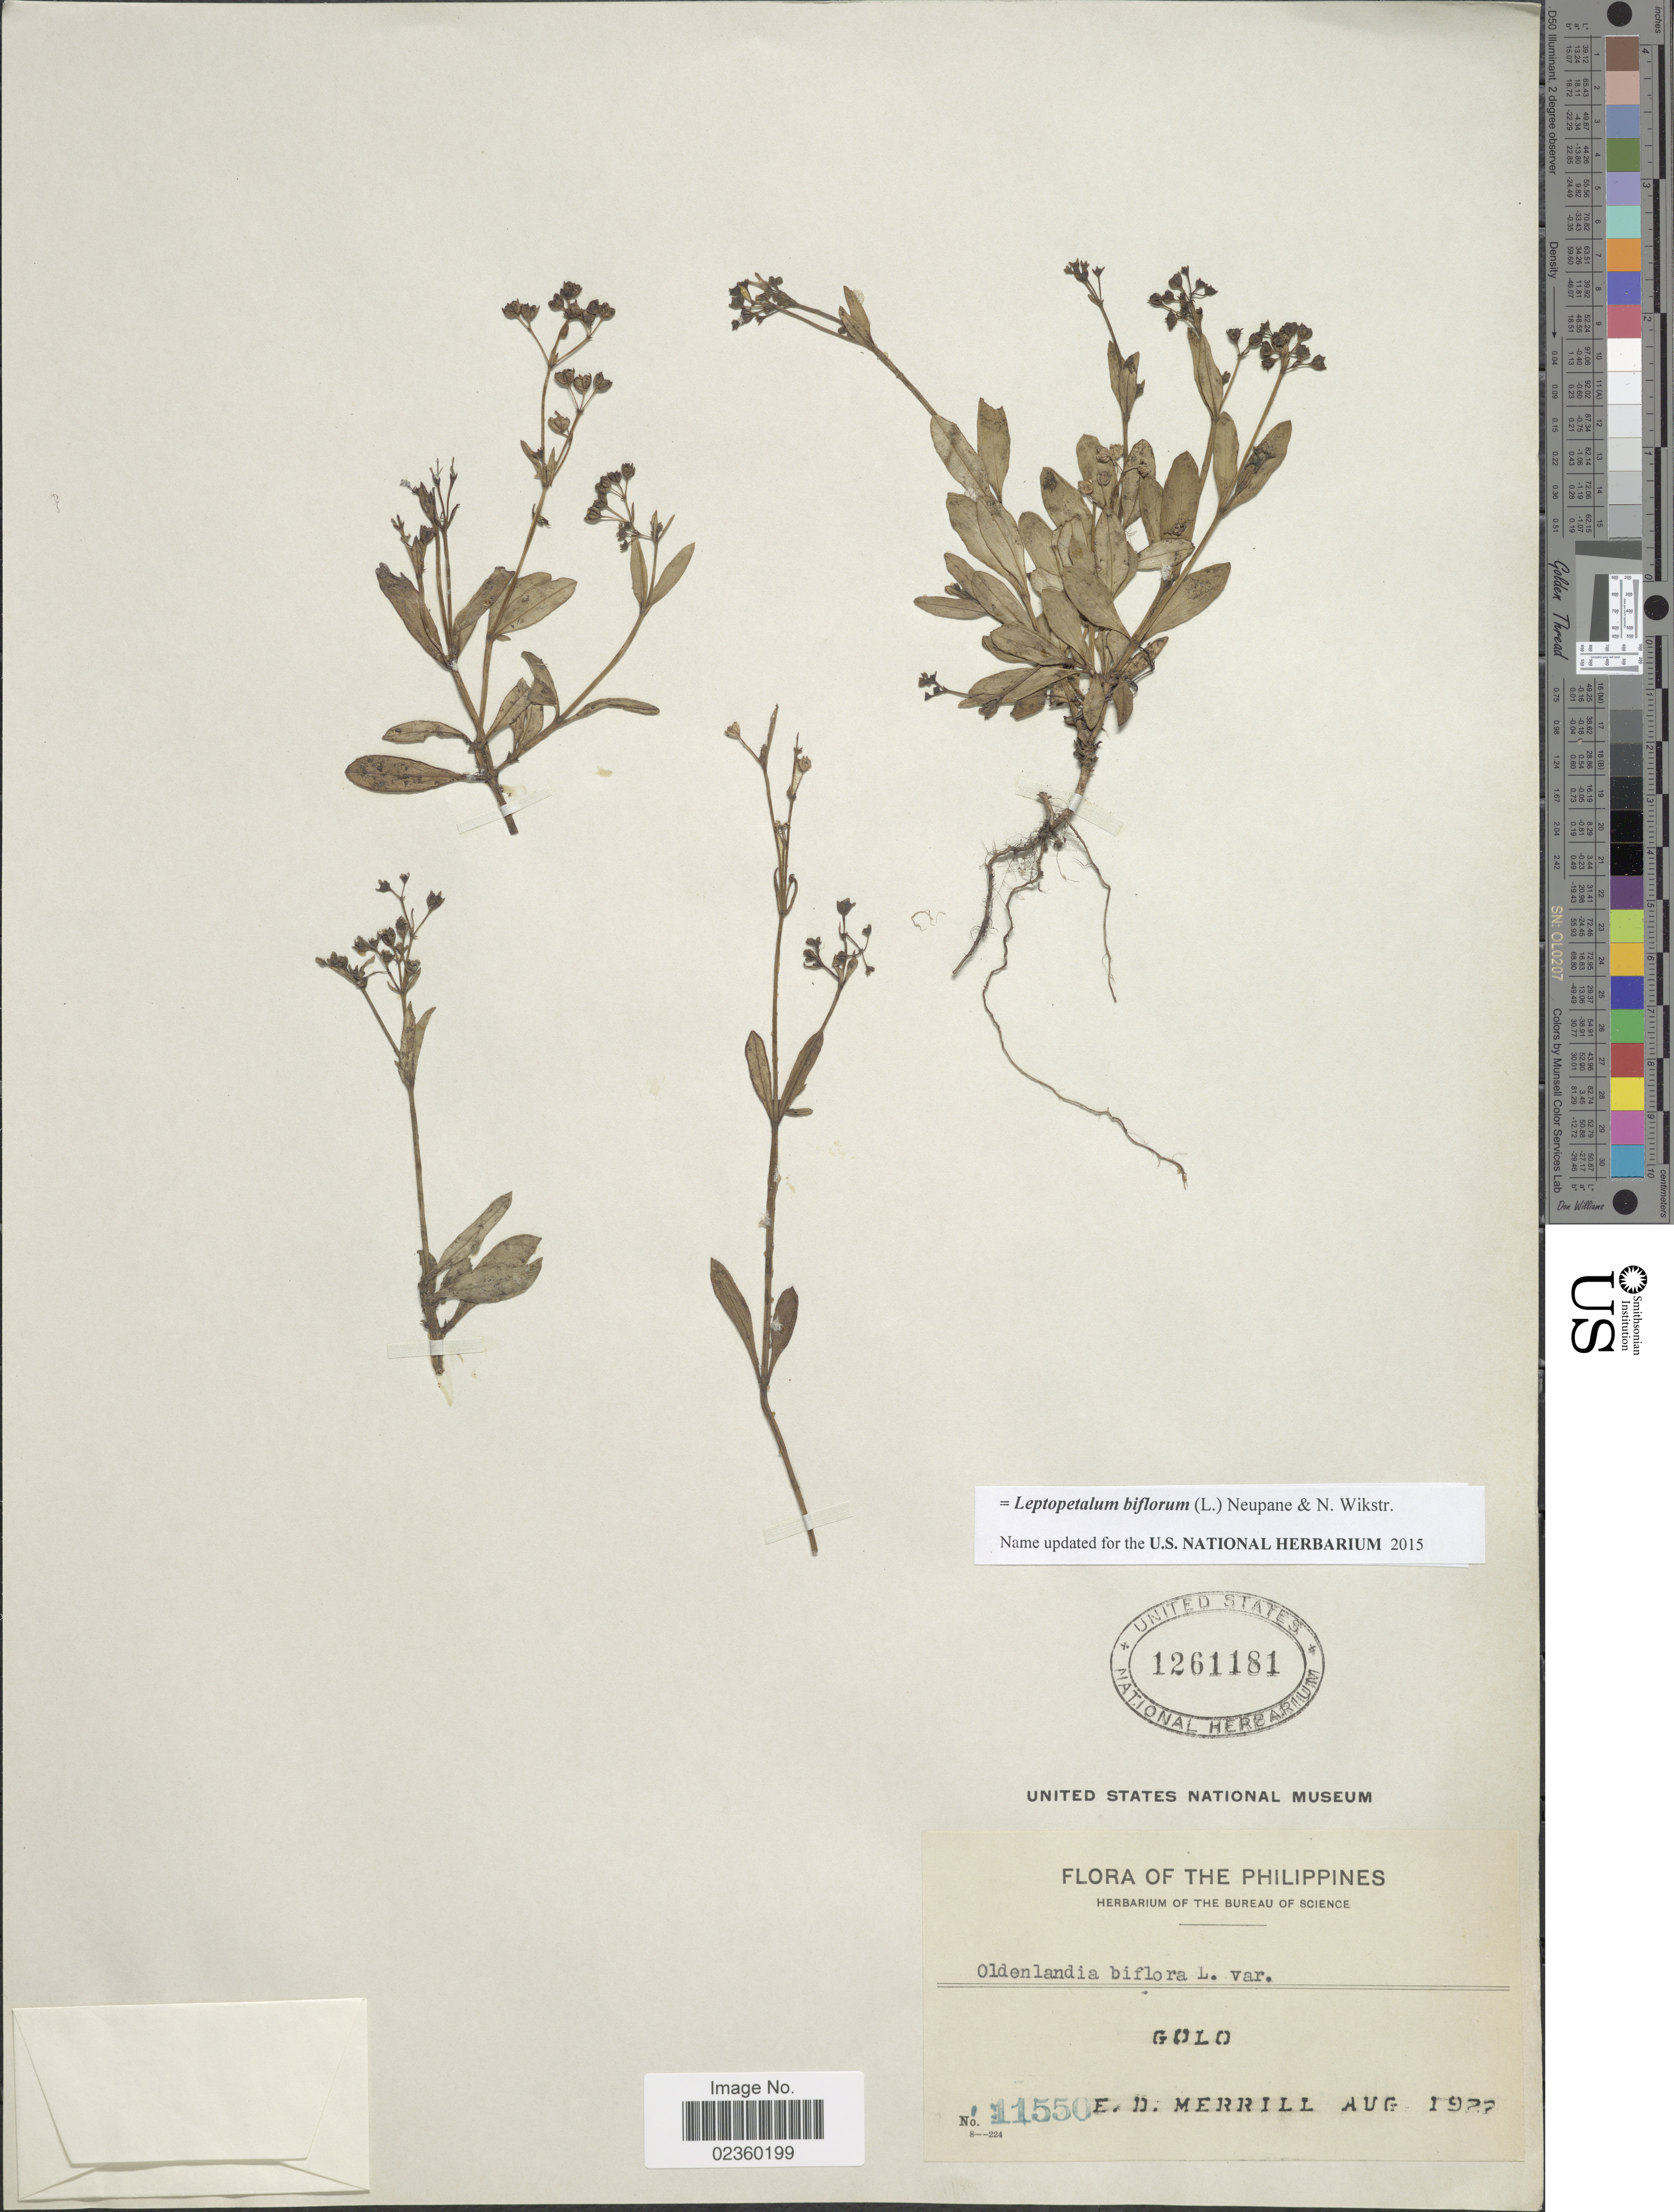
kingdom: Plantae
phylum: Tracheophyta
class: Magnoliopsida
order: Gentianales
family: Rubiaceae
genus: Leptopetalum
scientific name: Leptopetalum biflorum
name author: (L.) Neupane & N. Wikstr.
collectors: E. D. Merrill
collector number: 11550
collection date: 1922-08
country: Philippines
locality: Golo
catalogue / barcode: US 1261181